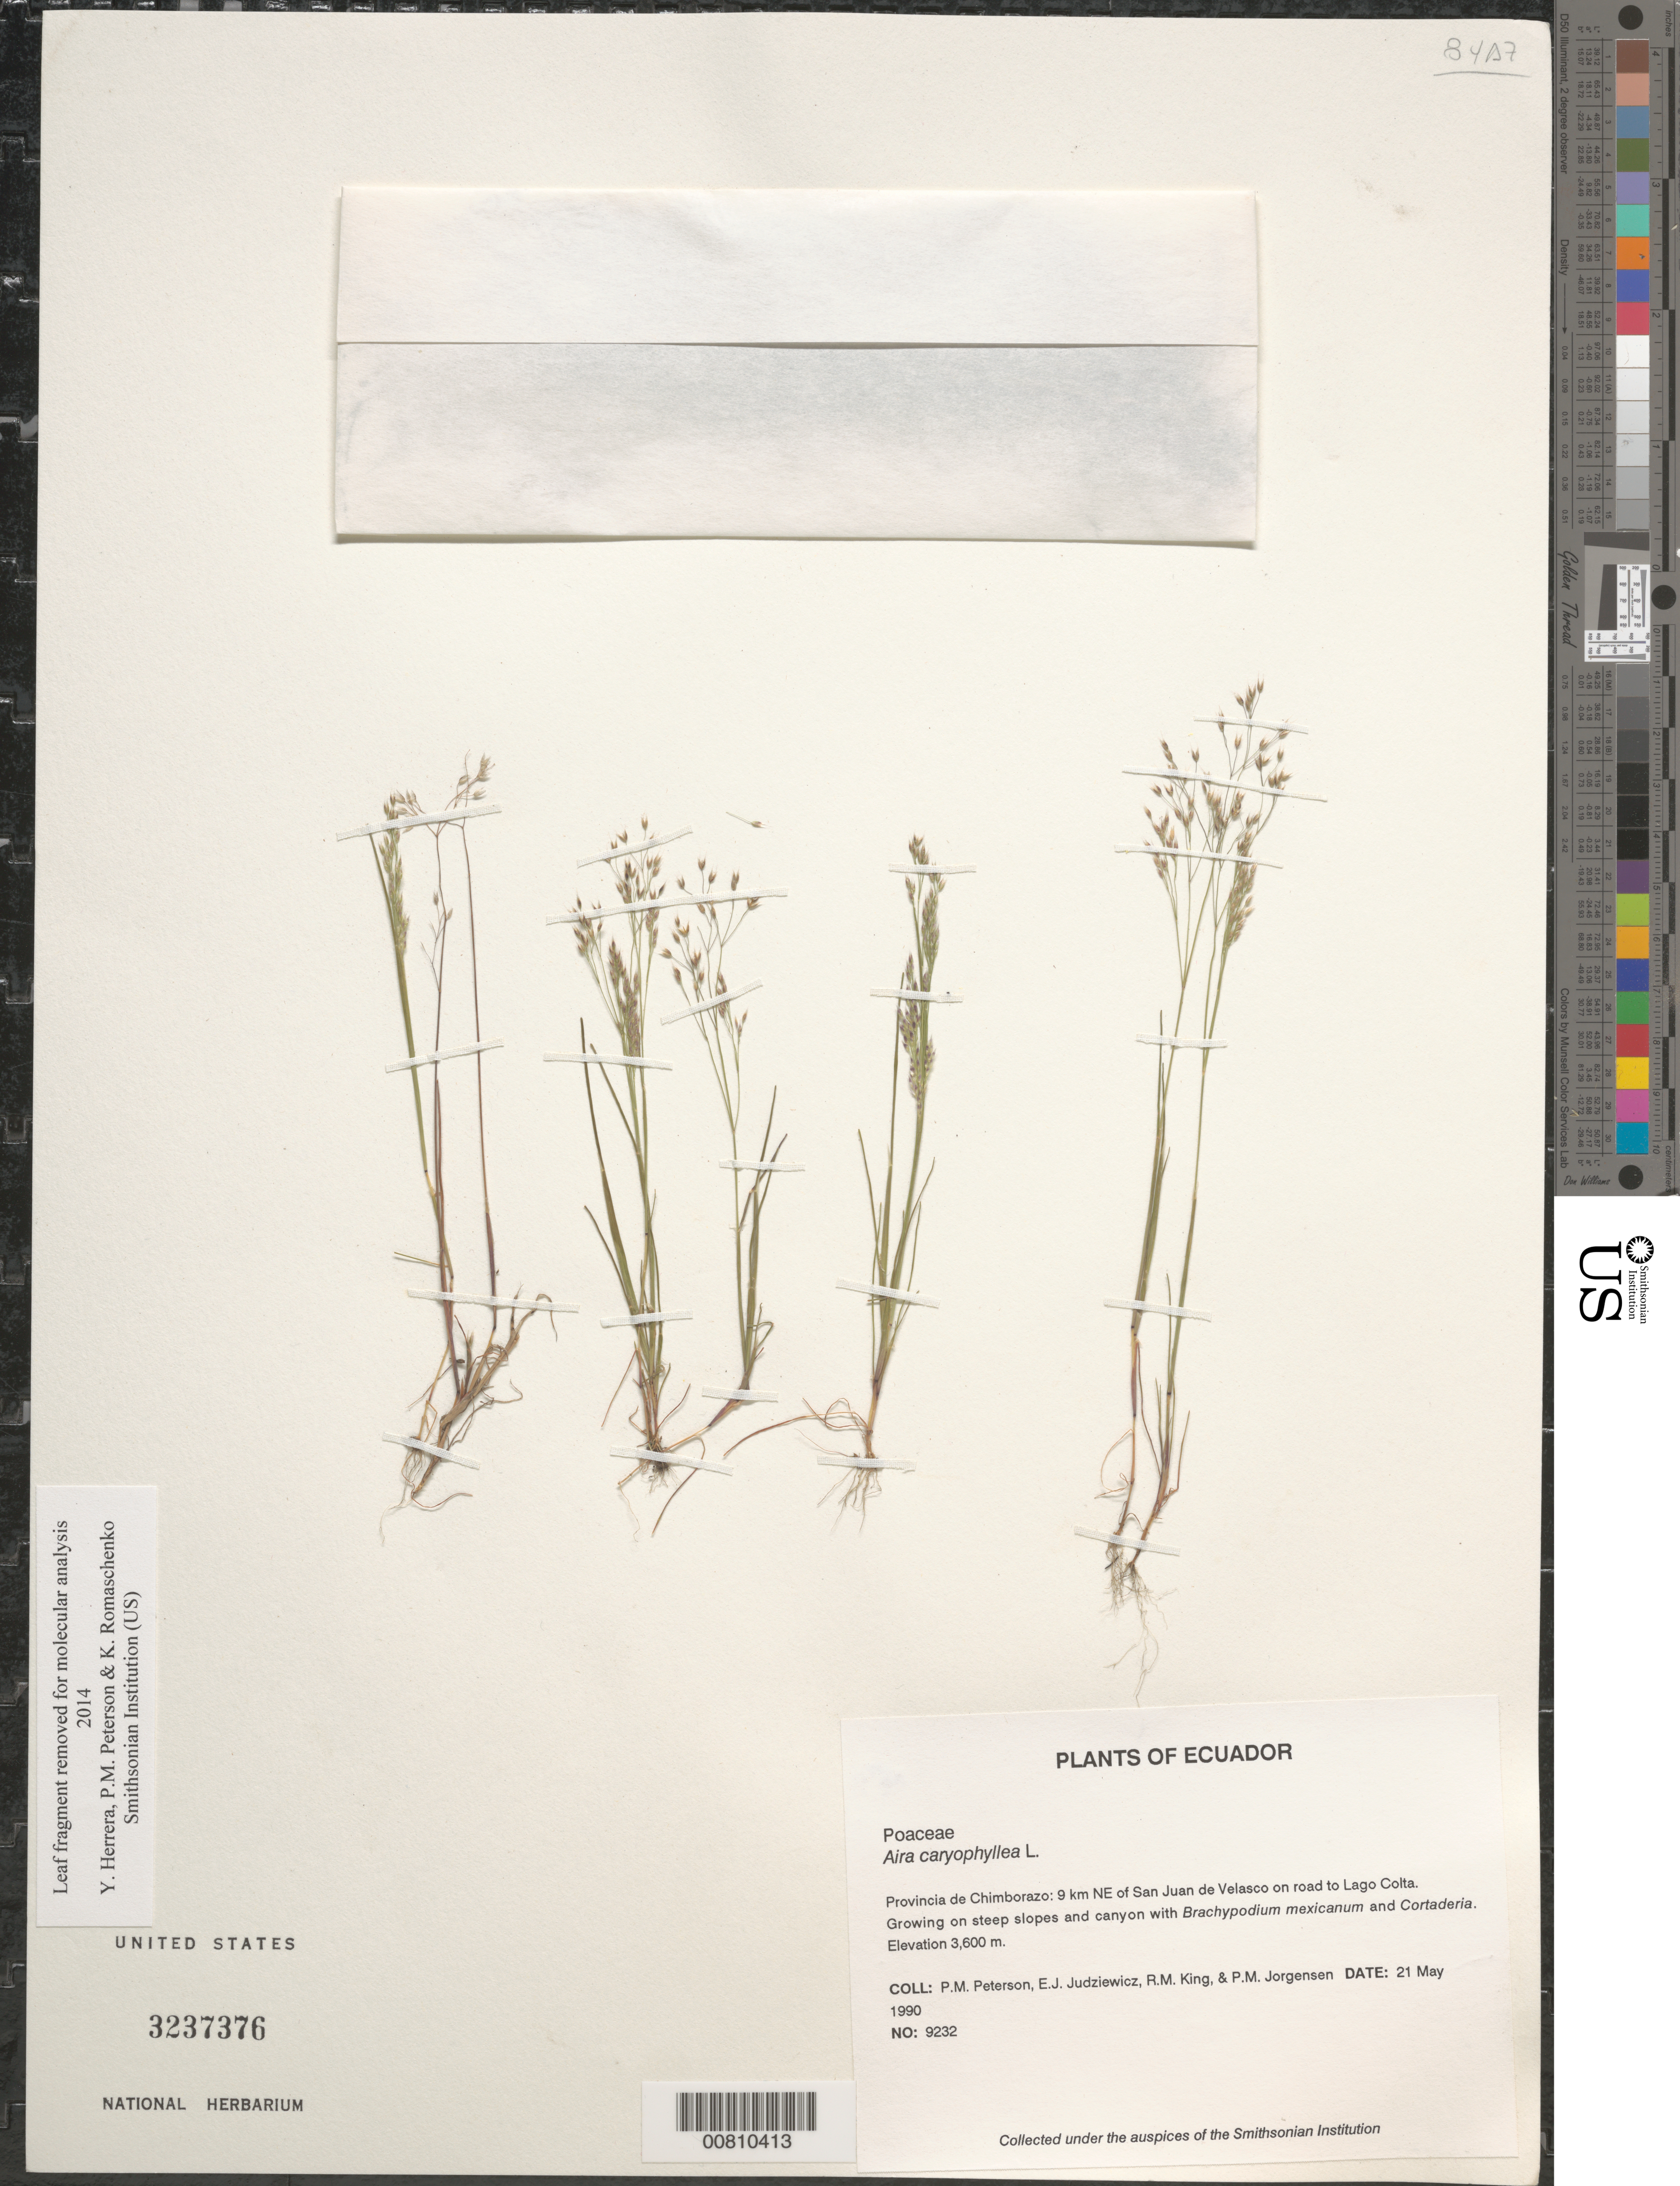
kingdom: Plantae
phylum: Tracheophyta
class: Liliopsida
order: Poales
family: Poaceae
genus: Aira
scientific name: Aira caryophyllea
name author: L.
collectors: P. M. Peterson, E. J. Judziewicz, R. M. King & P. M. Jørgensen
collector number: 09232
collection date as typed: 21 May 1990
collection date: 1990-05-21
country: Ecuador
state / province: Chimborazo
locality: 9 km NE of San Juan de Velasco on road to Lago Colta.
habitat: Growing on steep slopes and canyon with Brachypodium mexicanum and Cortaderia.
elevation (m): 3600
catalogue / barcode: US 3237376